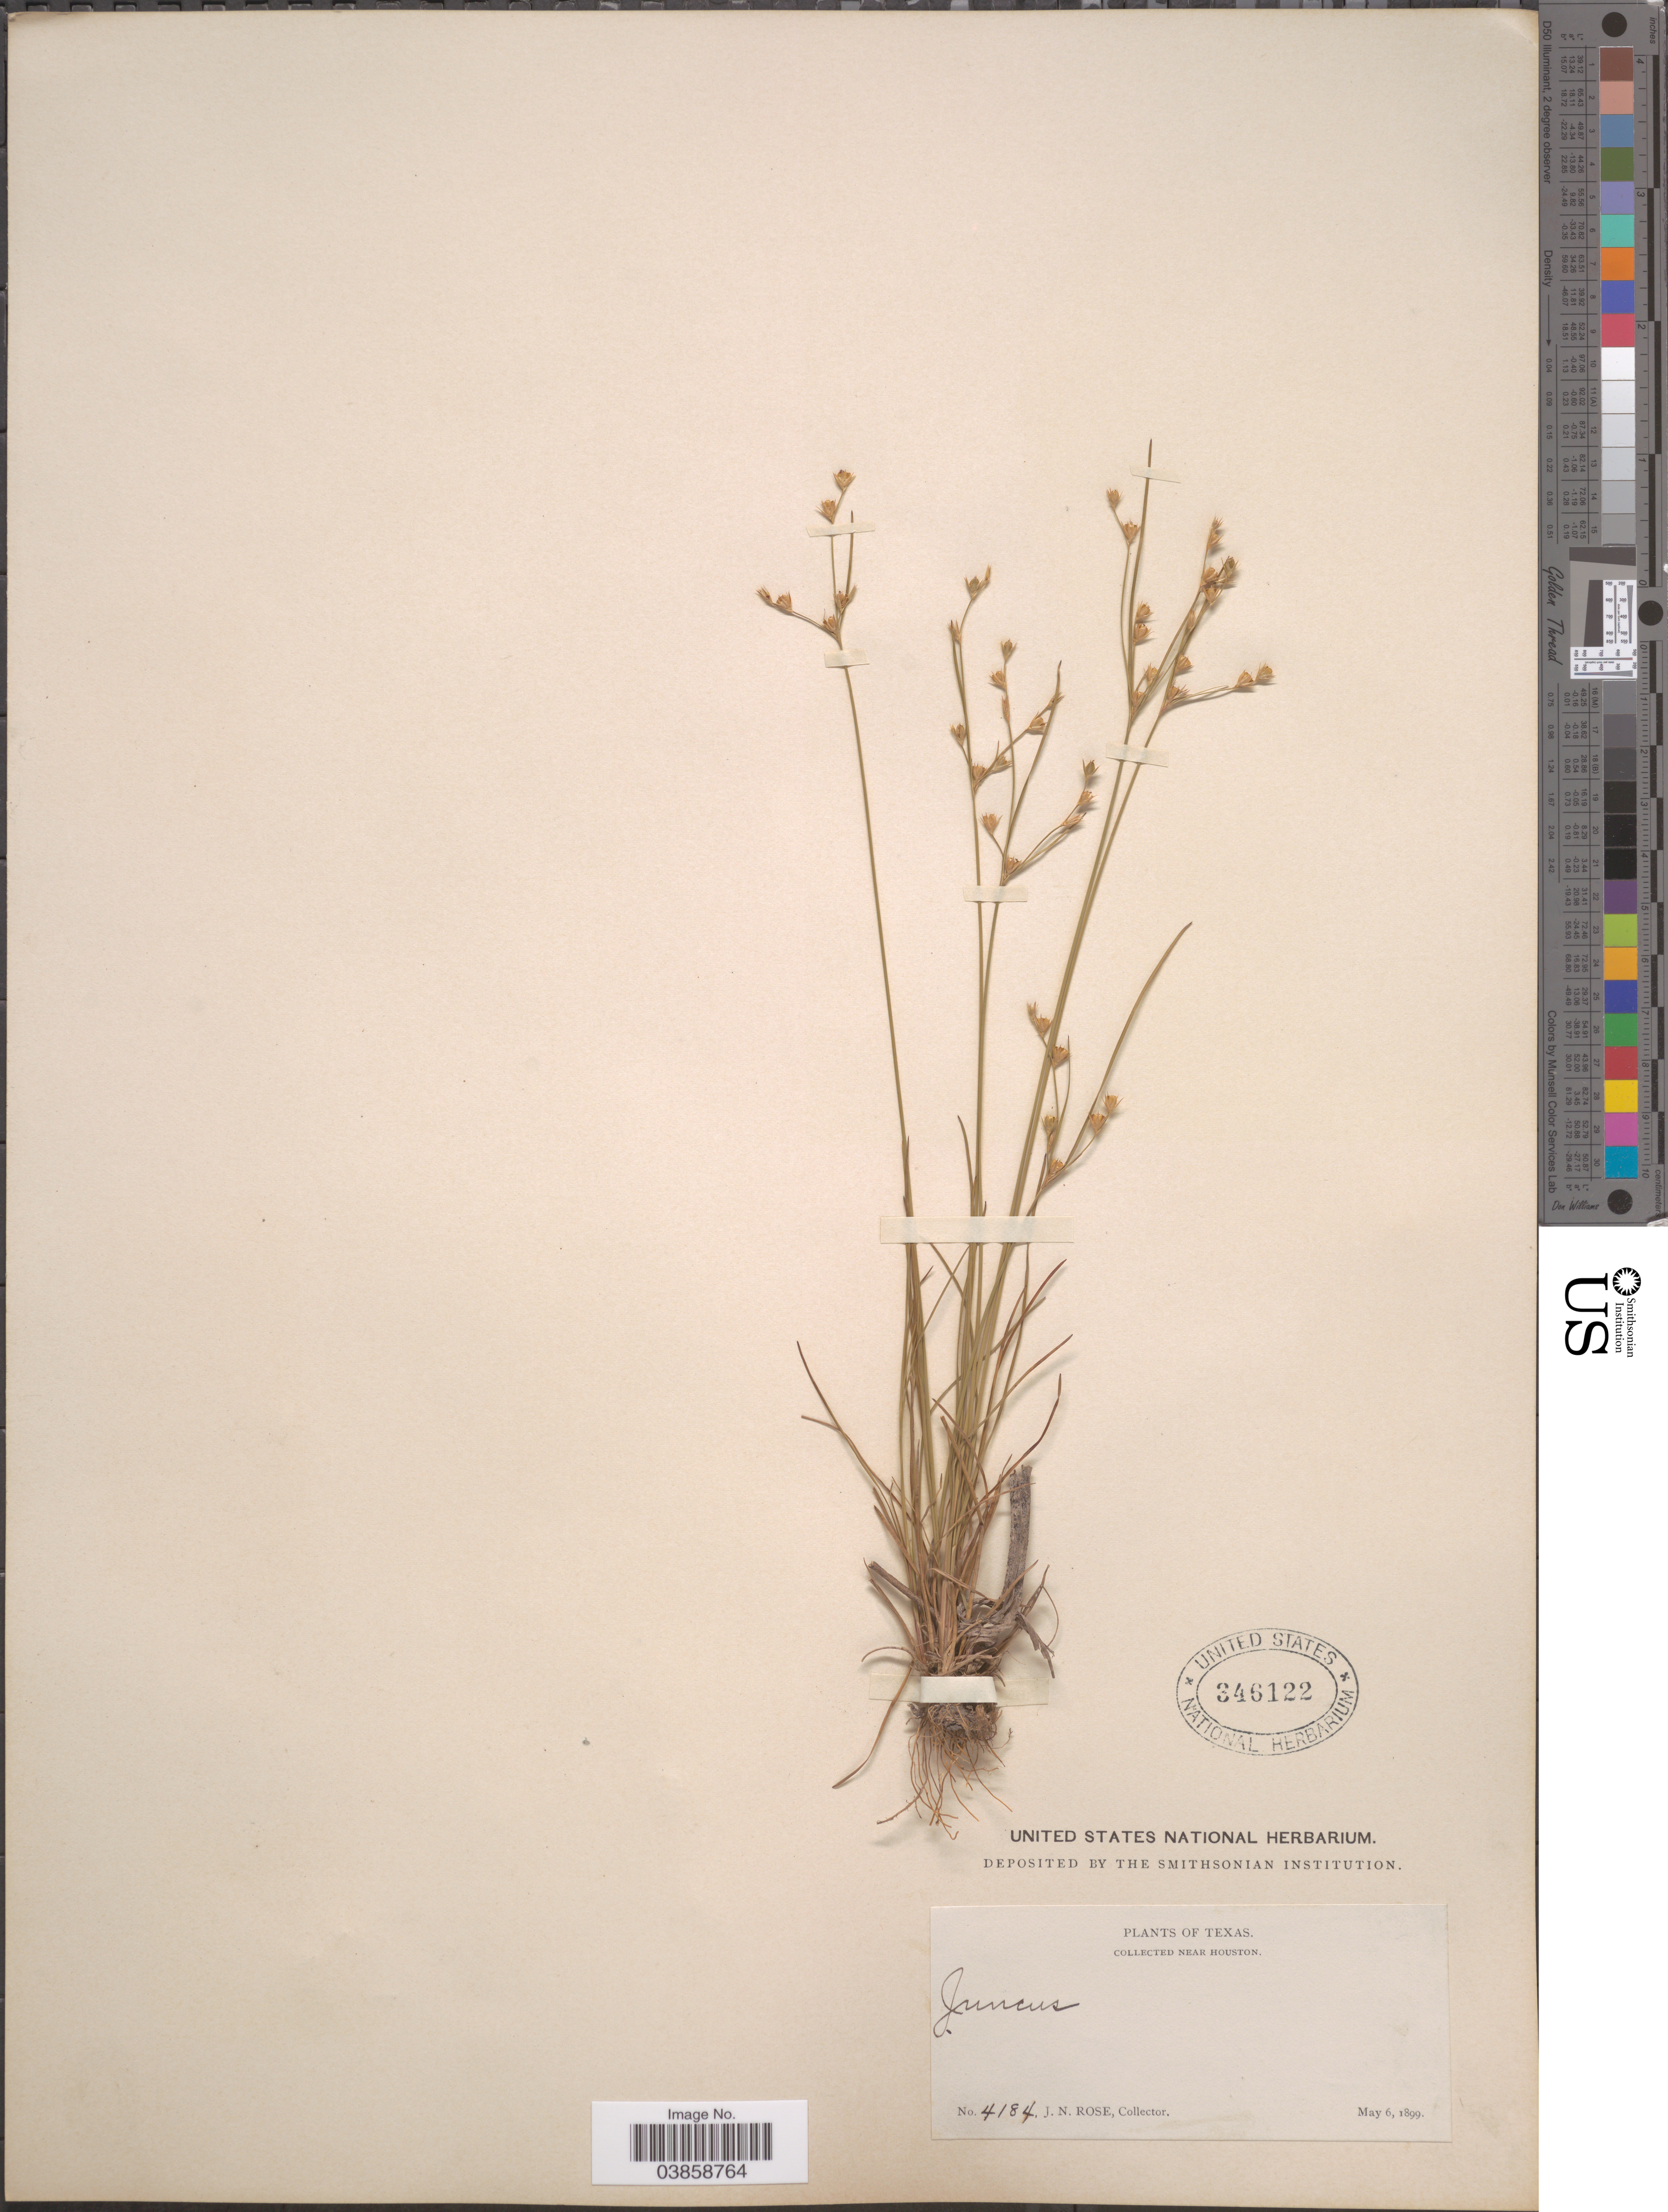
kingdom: Plantae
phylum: Tracheophyta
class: Liliopsida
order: Poales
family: Juncaceae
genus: Juncus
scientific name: Juncus sp.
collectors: J. N. Rose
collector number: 4184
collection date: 1899-05-06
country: United States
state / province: Texas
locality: Near Houston.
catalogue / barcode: US 346122